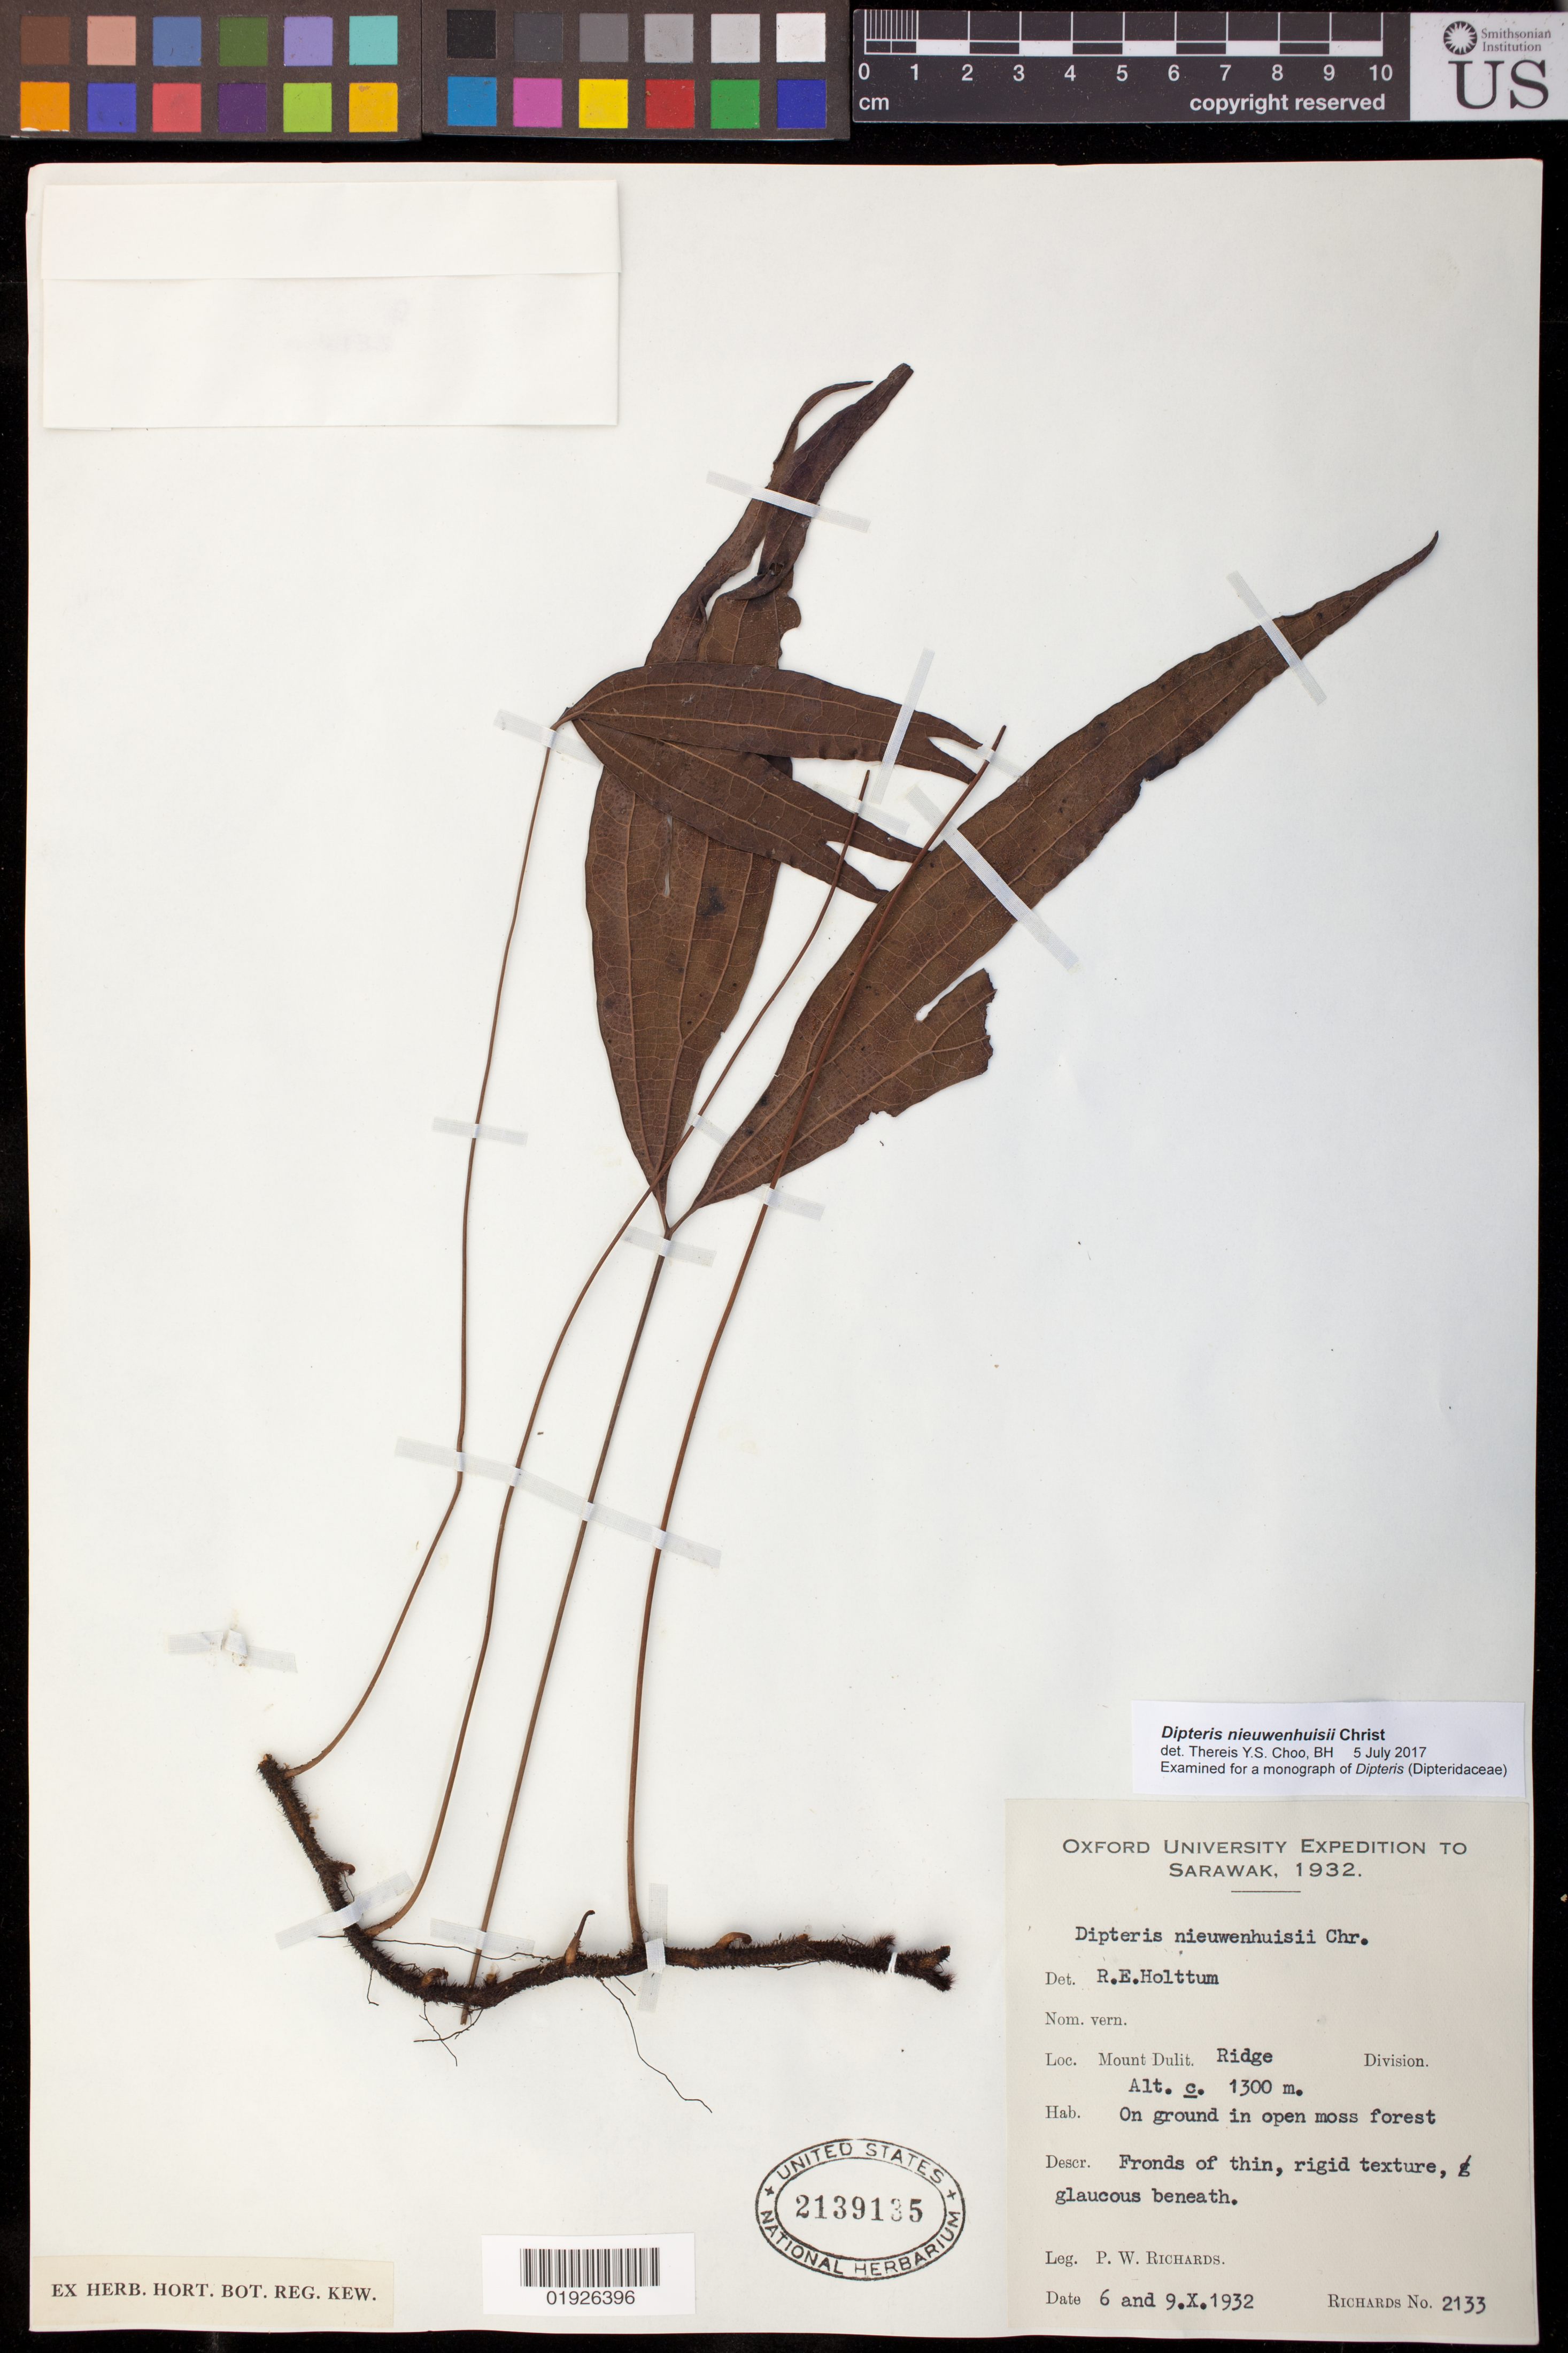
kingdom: Plantae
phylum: Tracheophyta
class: Polypodiopsida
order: Gleicheniales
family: Dipteridaceae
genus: Dipteris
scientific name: Dipteris nieuwenhuisii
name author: Christ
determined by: Choo, Thereis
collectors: P. Richards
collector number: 2133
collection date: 1932-10-06,1932-10-09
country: Malaysia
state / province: Sarawak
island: Borneo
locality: Mount Dulit Ridge.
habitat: On ground in open moss forest.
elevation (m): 1300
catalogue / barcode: US 2139135